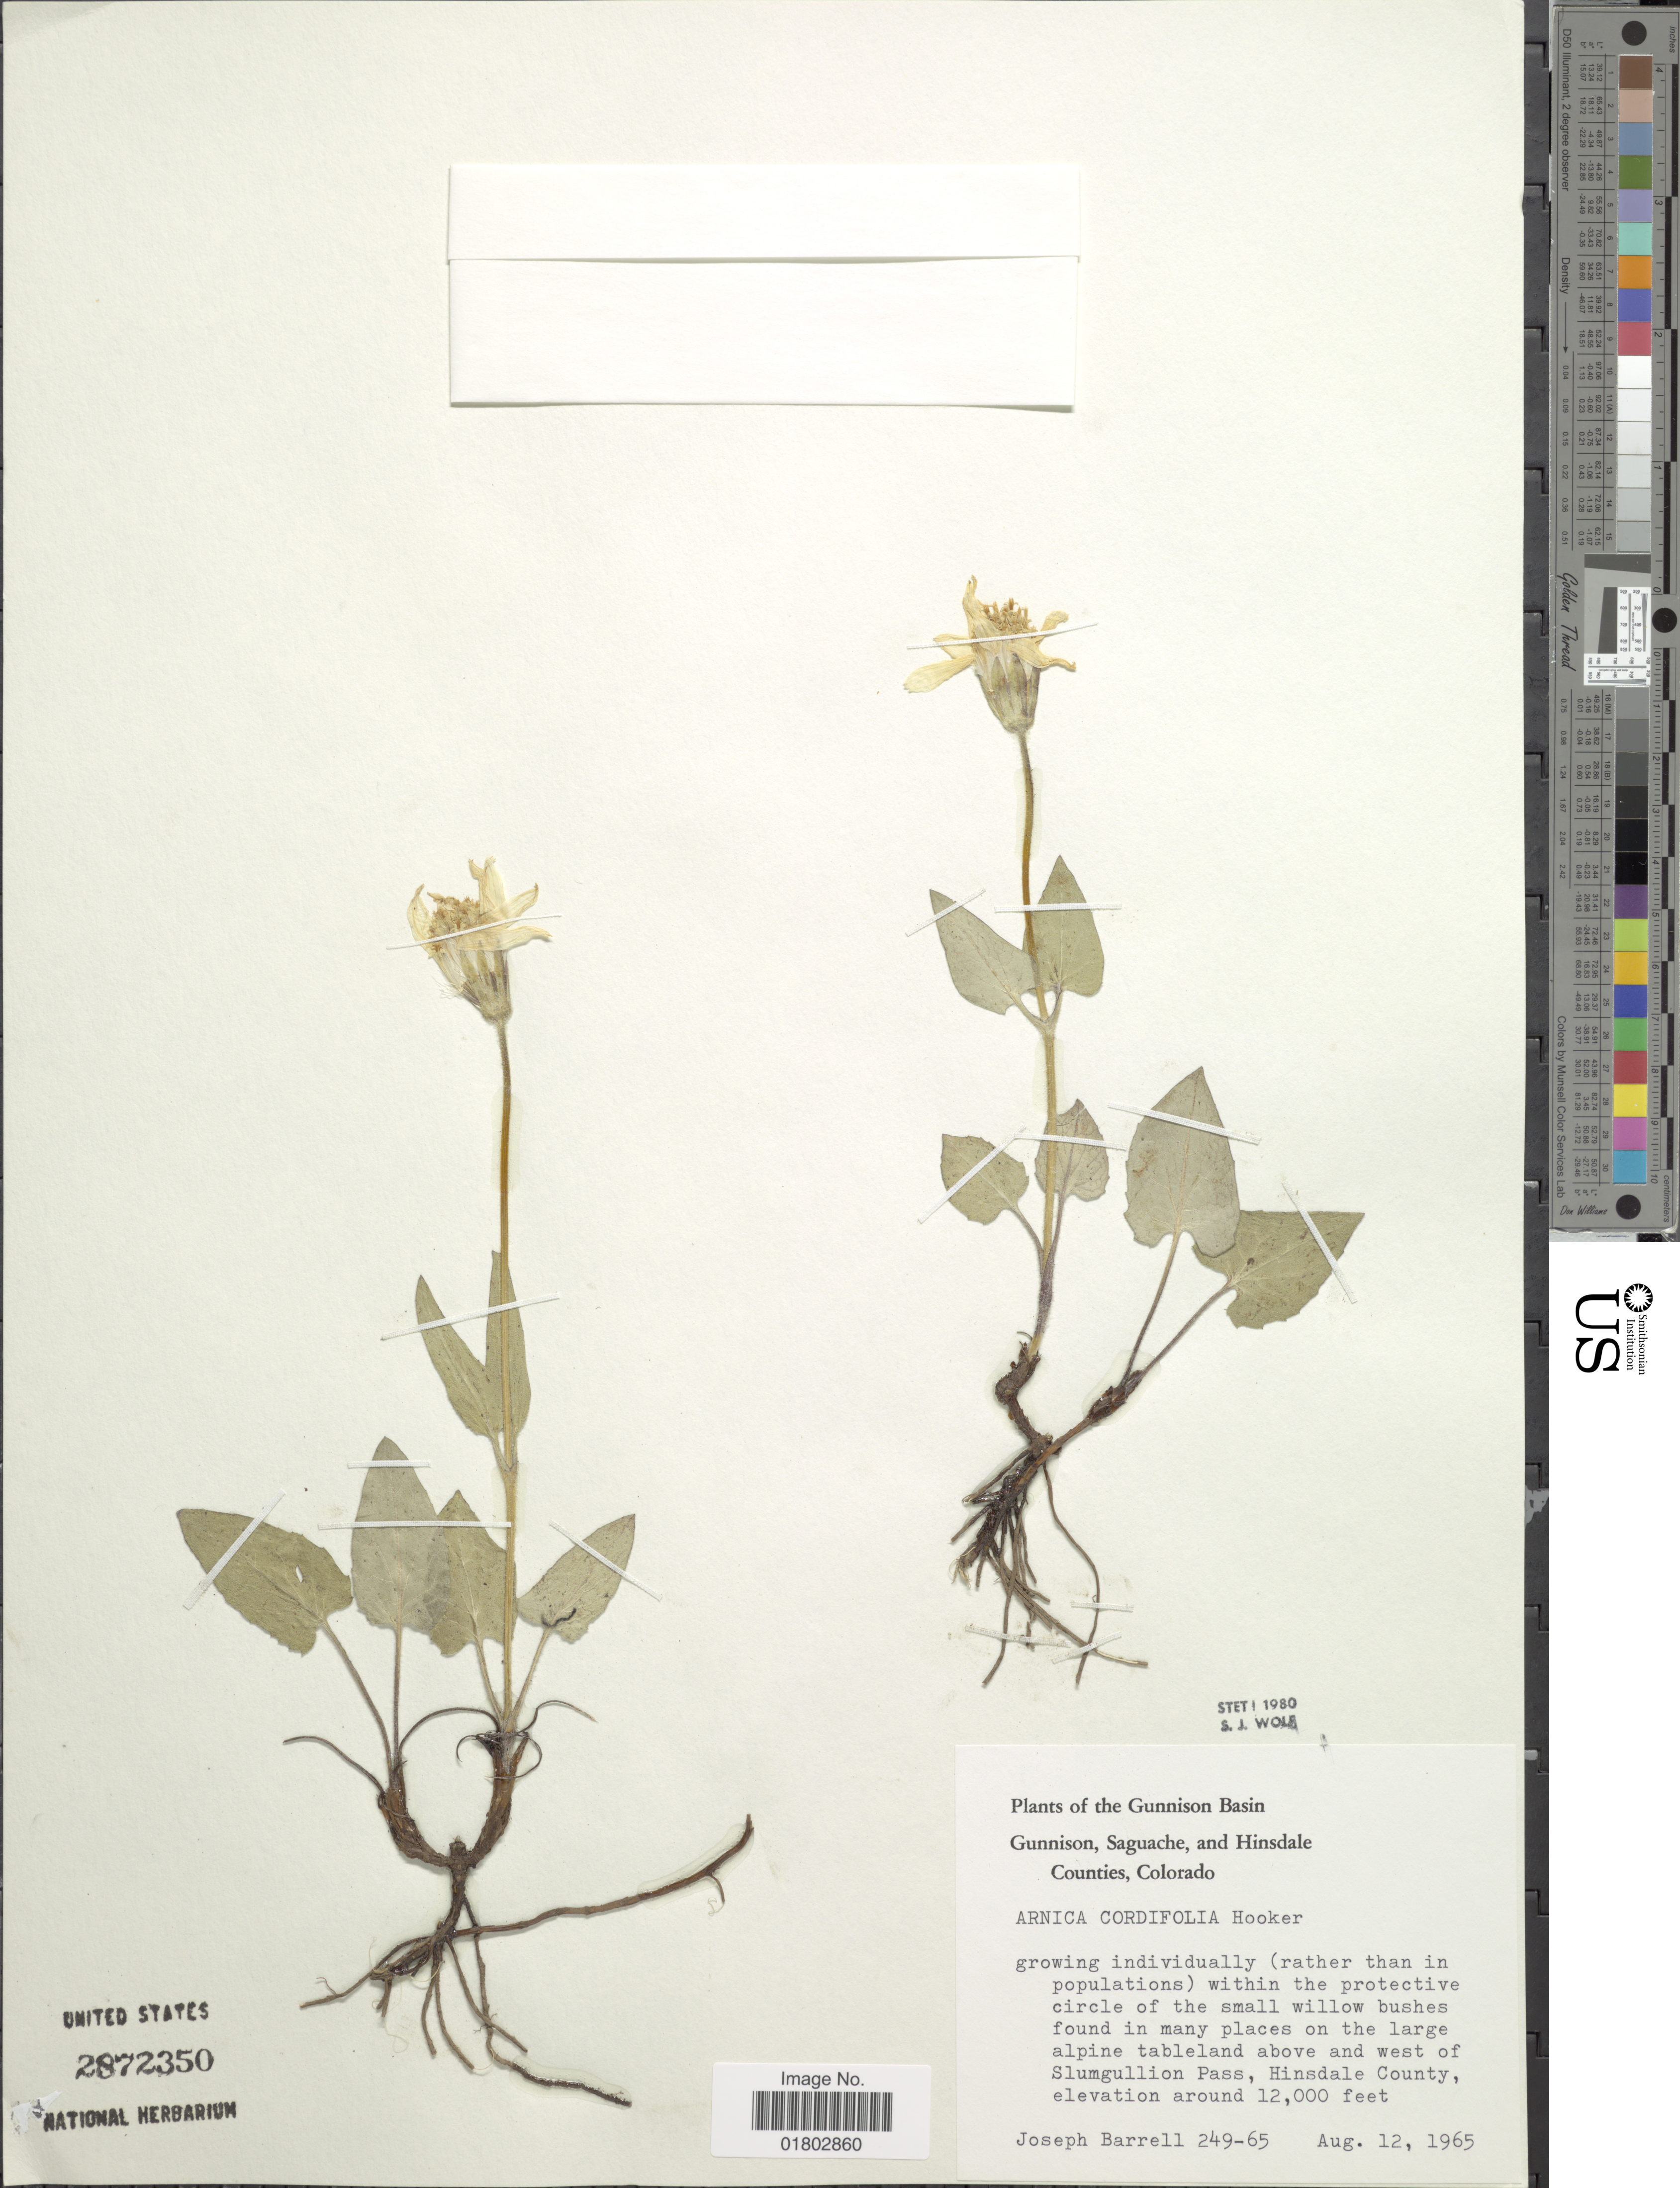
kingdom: Plantae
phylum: Tracheophyta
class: Magnoliopsida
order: Asterales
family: Asteraceae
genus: Arnica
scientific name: Arnica cordifolia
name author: Hook.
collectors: J. Barrell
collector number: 249-65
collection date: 1965-08-12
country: United States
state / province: Colorado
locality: The Gunnison Basin Gunnison, Saguache, and Hinsdale Counties, on the large alpine tableland above and west of Slumgullion Pass, Hinsdale County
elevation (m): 3658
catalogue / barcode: US 2872350